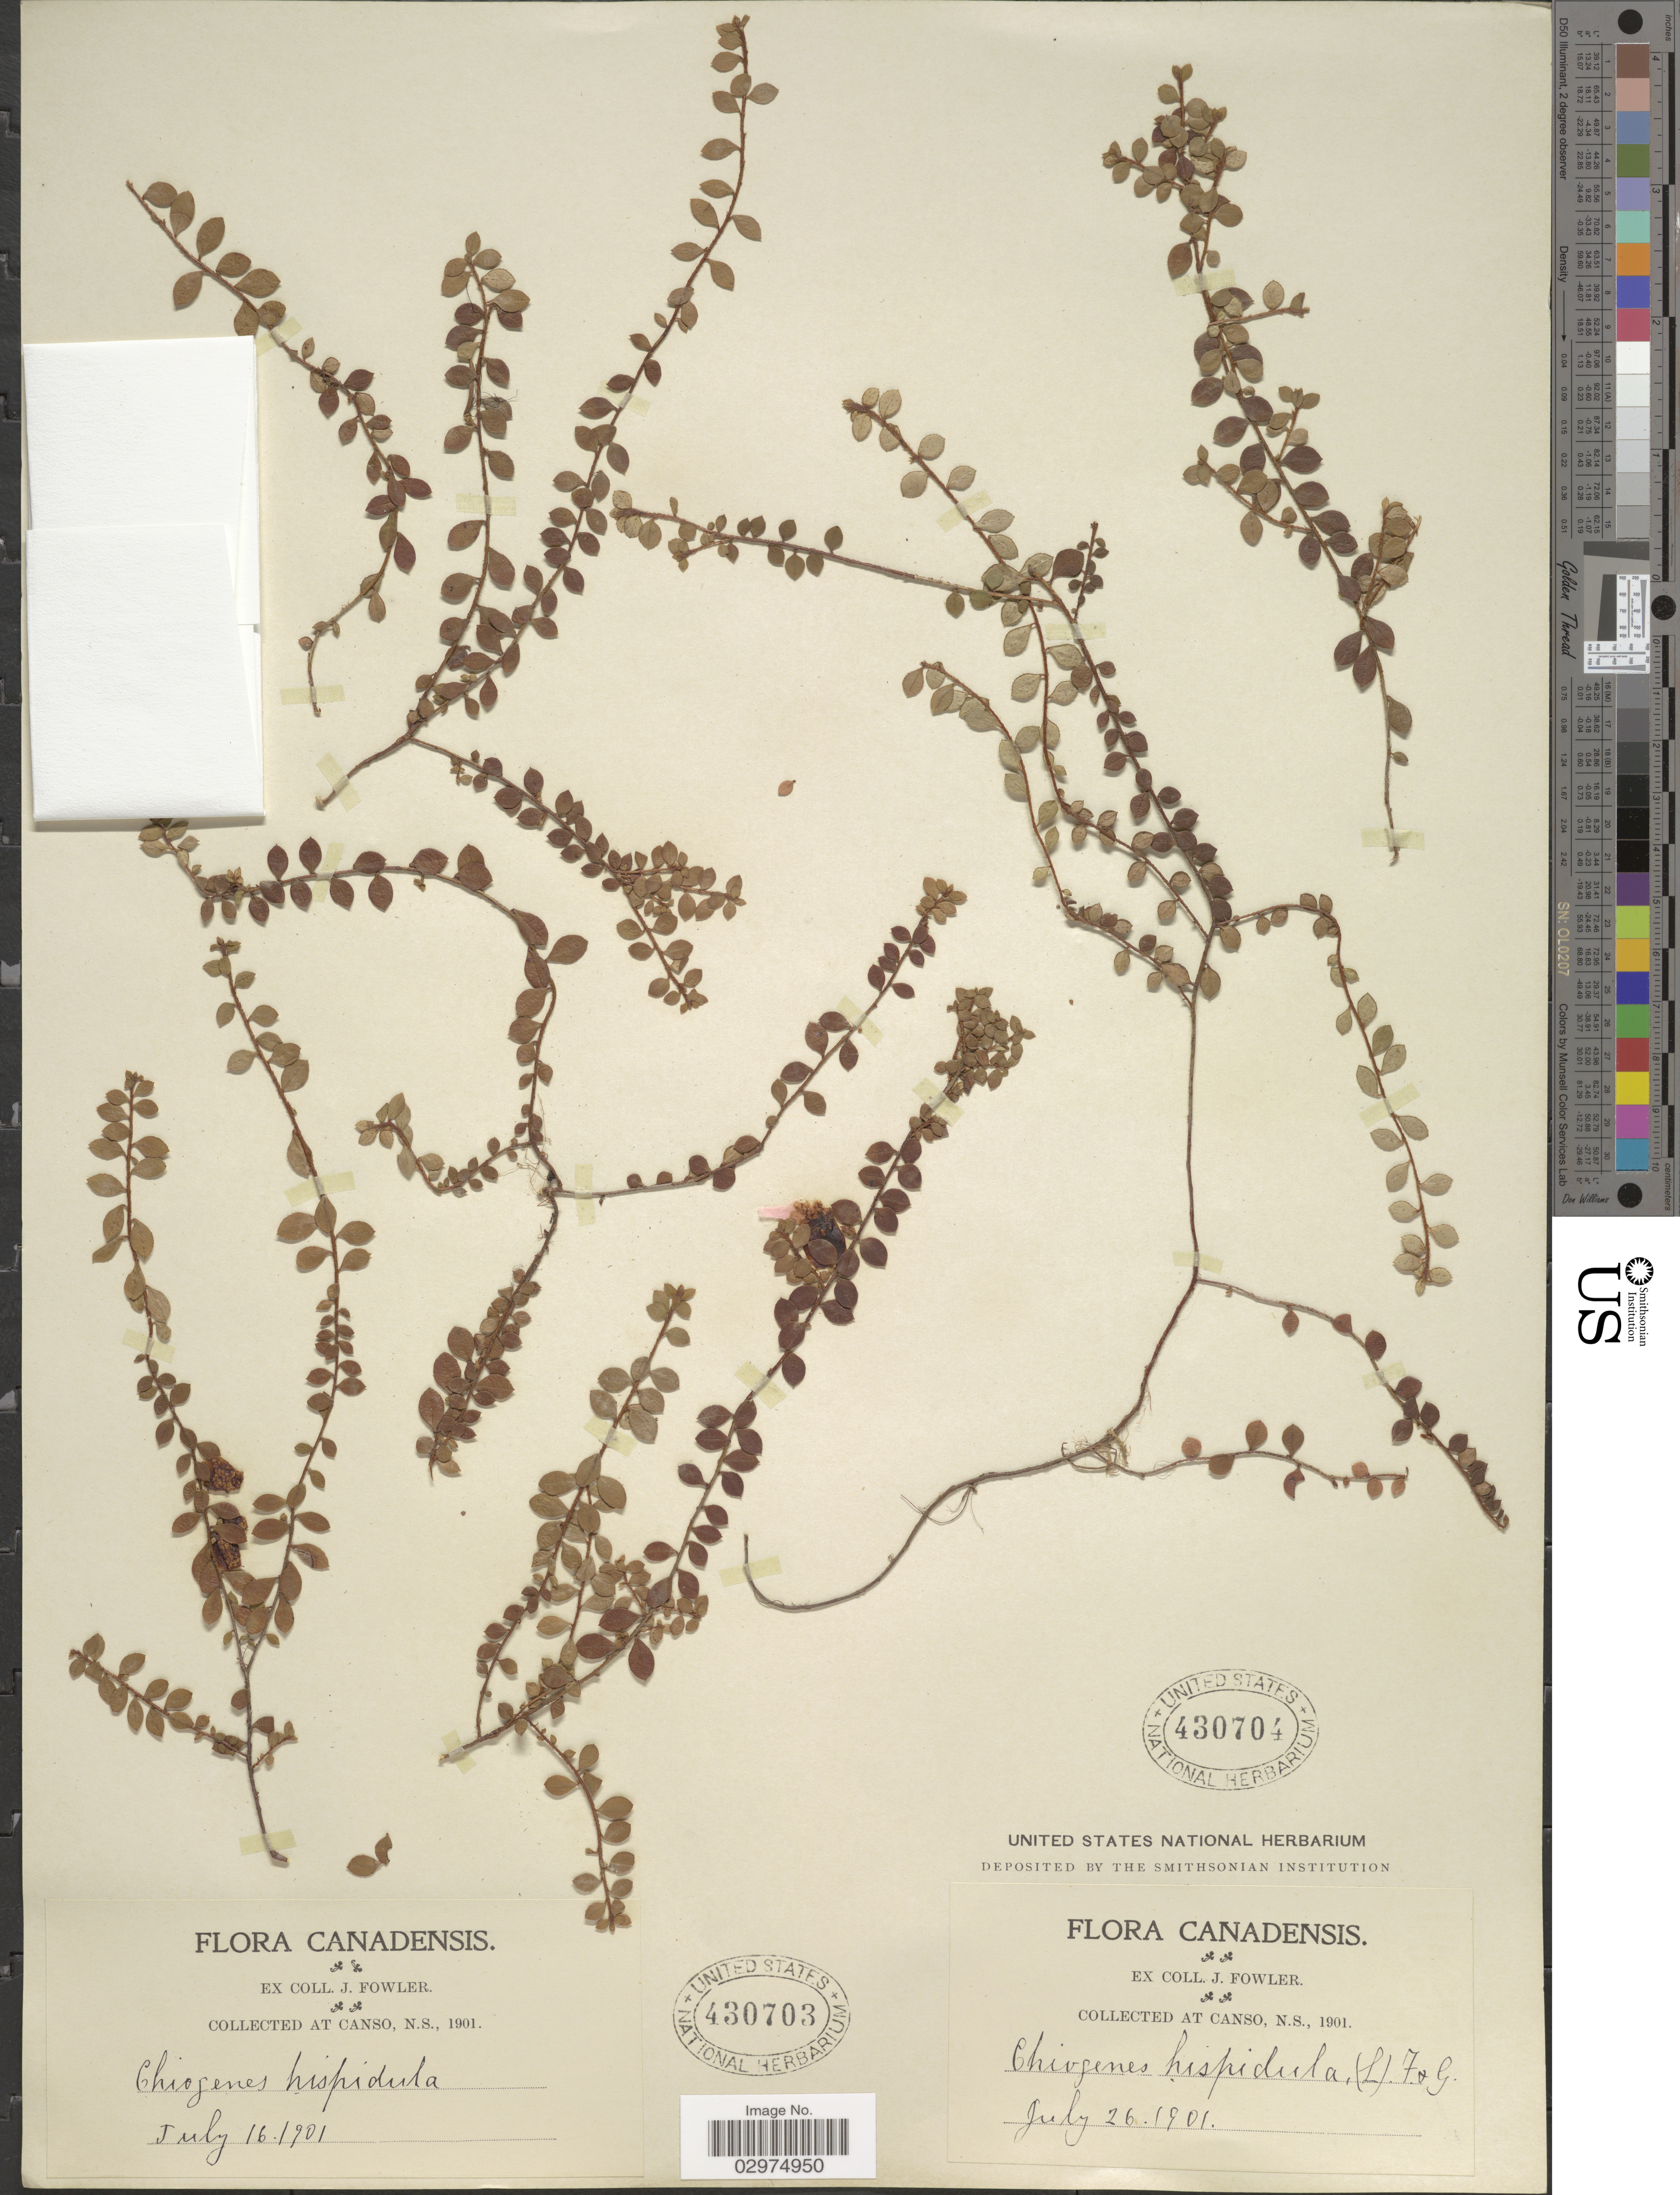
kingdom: Plantae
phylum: Tracheophyta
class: Magnoliopsida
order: Ericales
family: Ericaceae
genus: Gaultheria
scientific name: Gaultheria hispidula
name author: (L.) Muhl. ex Bigelow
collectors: J. Fowler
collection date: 1901-07-16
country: Canada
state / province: Nova Scotia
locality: At Canso.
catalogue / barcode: US 430703